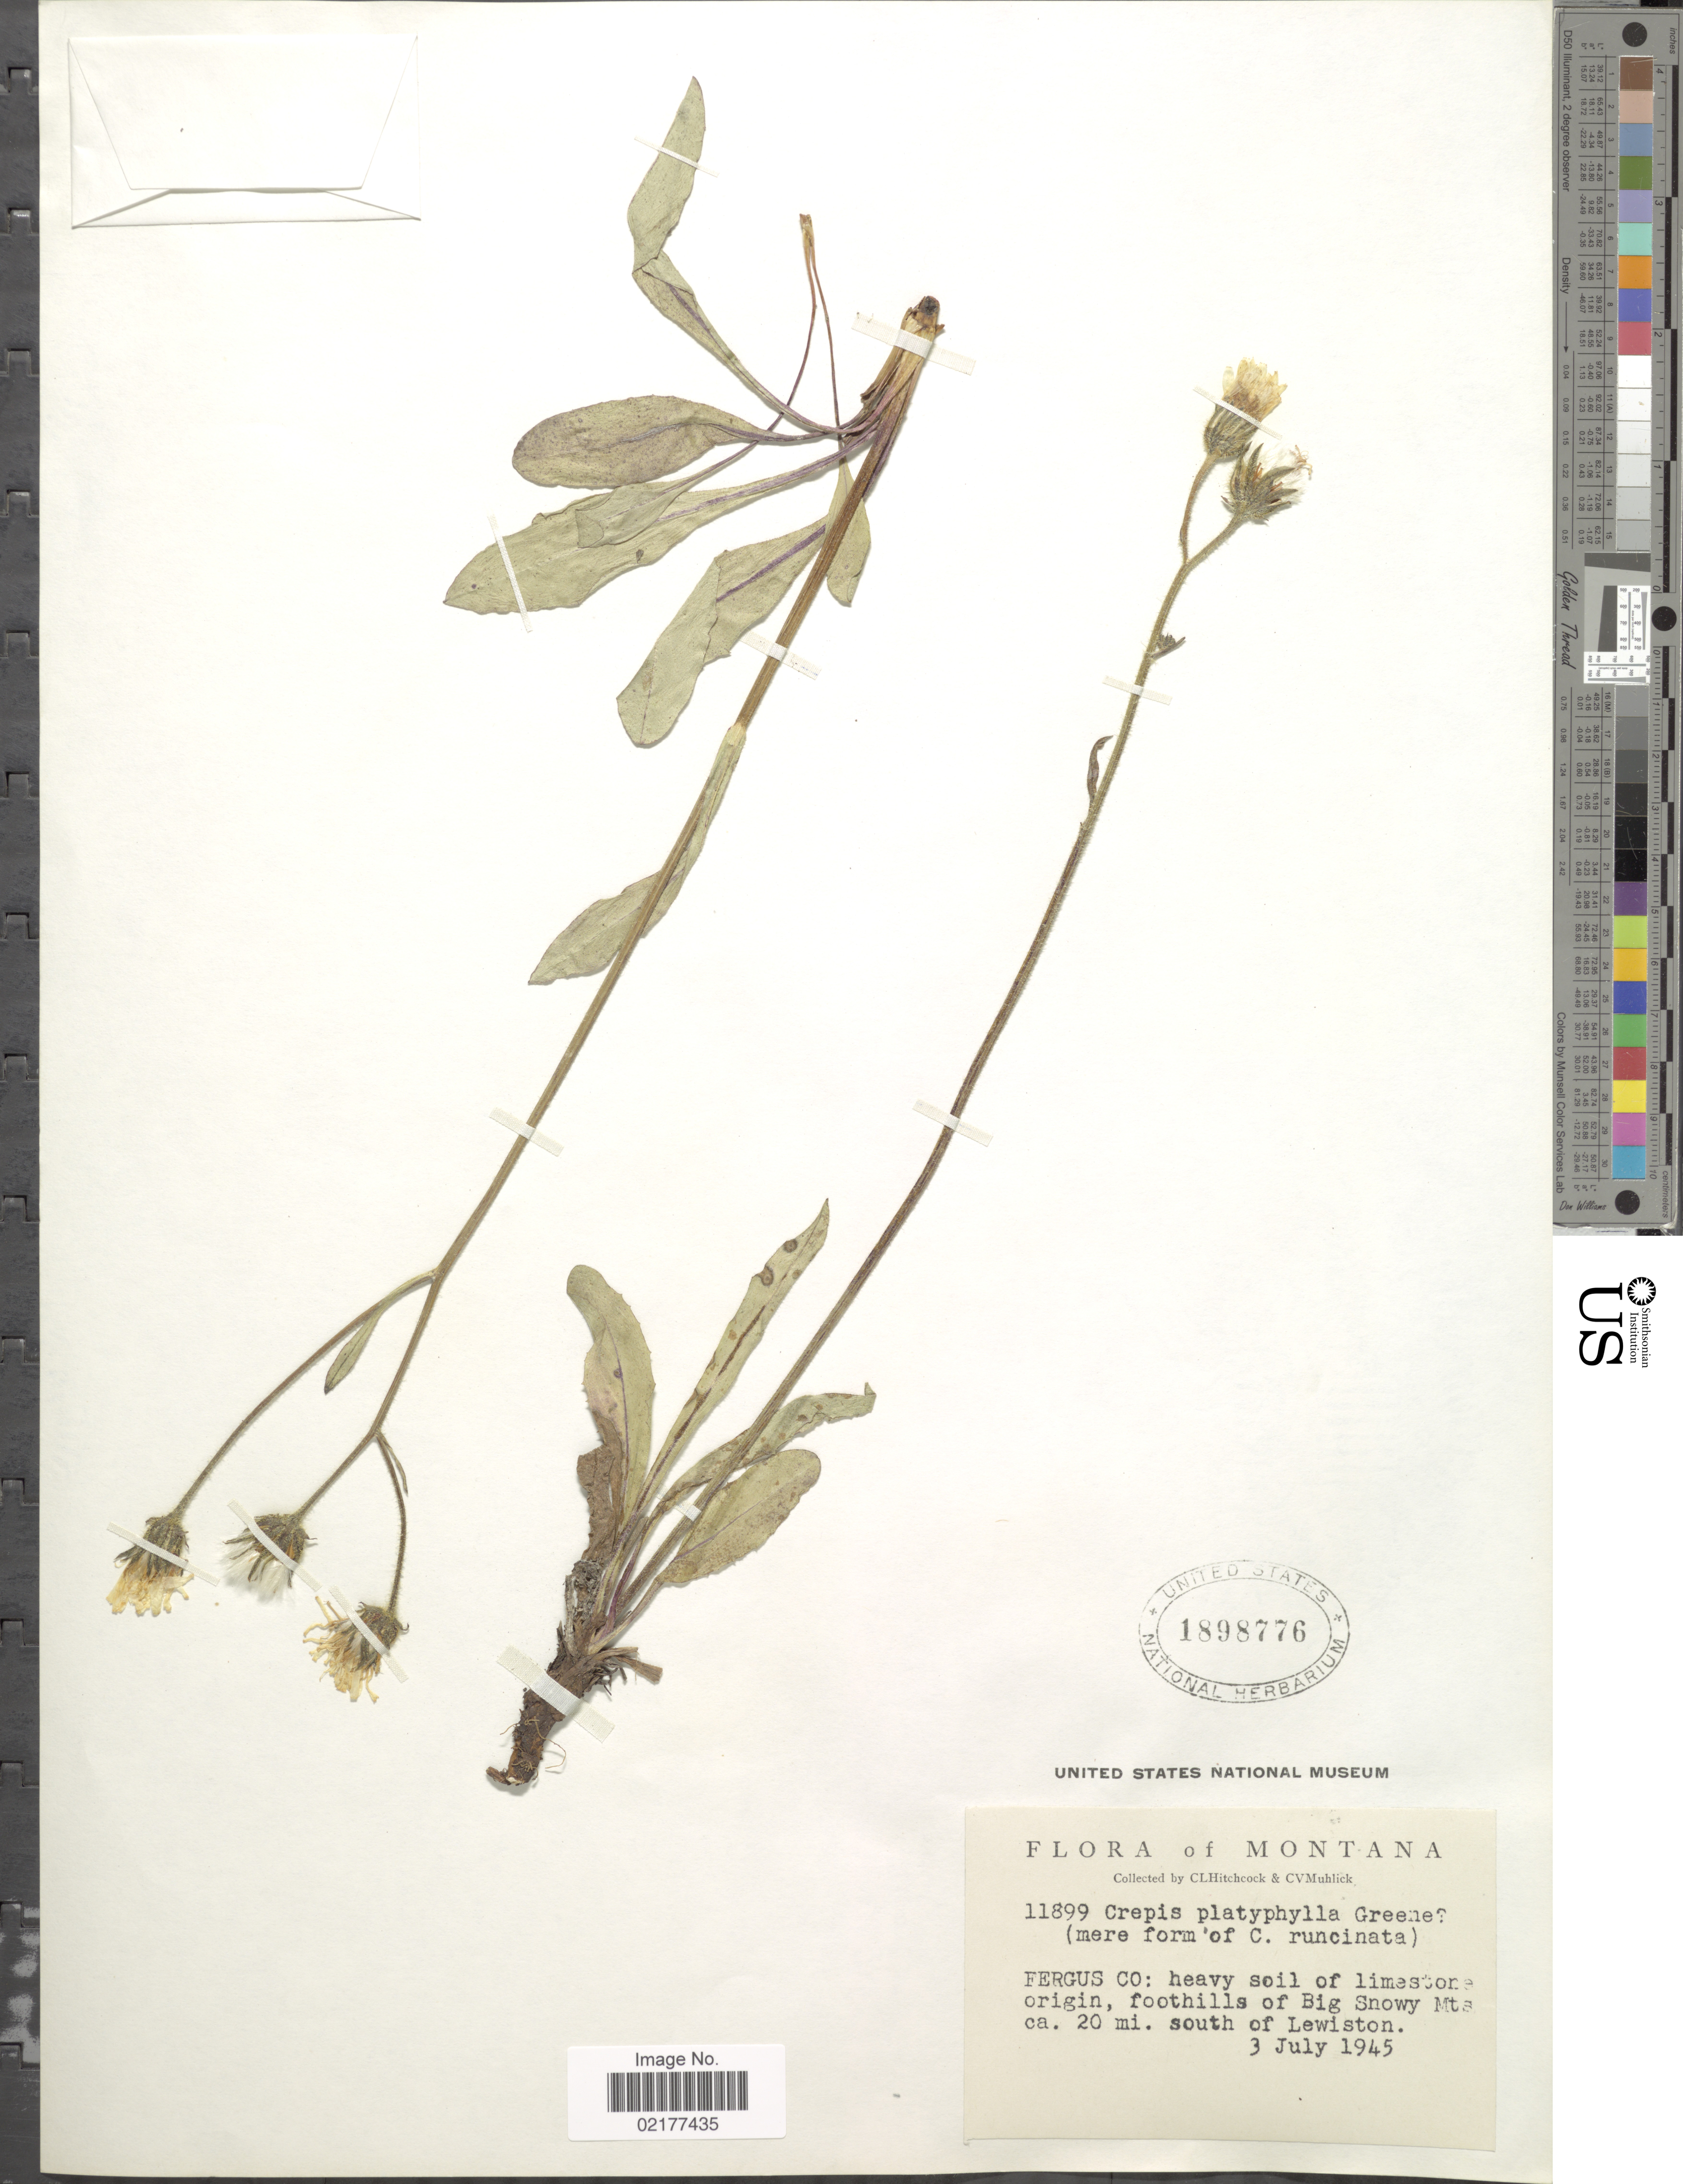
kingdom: Plantae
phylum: Tracheophyta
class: Magnoliopsida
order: Asterales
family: Asteraceae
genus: Crepis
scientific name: Crepis runcinata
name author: Torr. & A. Gray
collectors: C. L. Hitchcock & C. V. Muhlick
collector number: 11899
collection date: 1945-07-03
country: United States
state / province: Montana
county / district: Fergus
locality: Foothills of Big Snowy Mts ca. 20 mi. S of Lewistown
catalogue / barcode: US 1898776